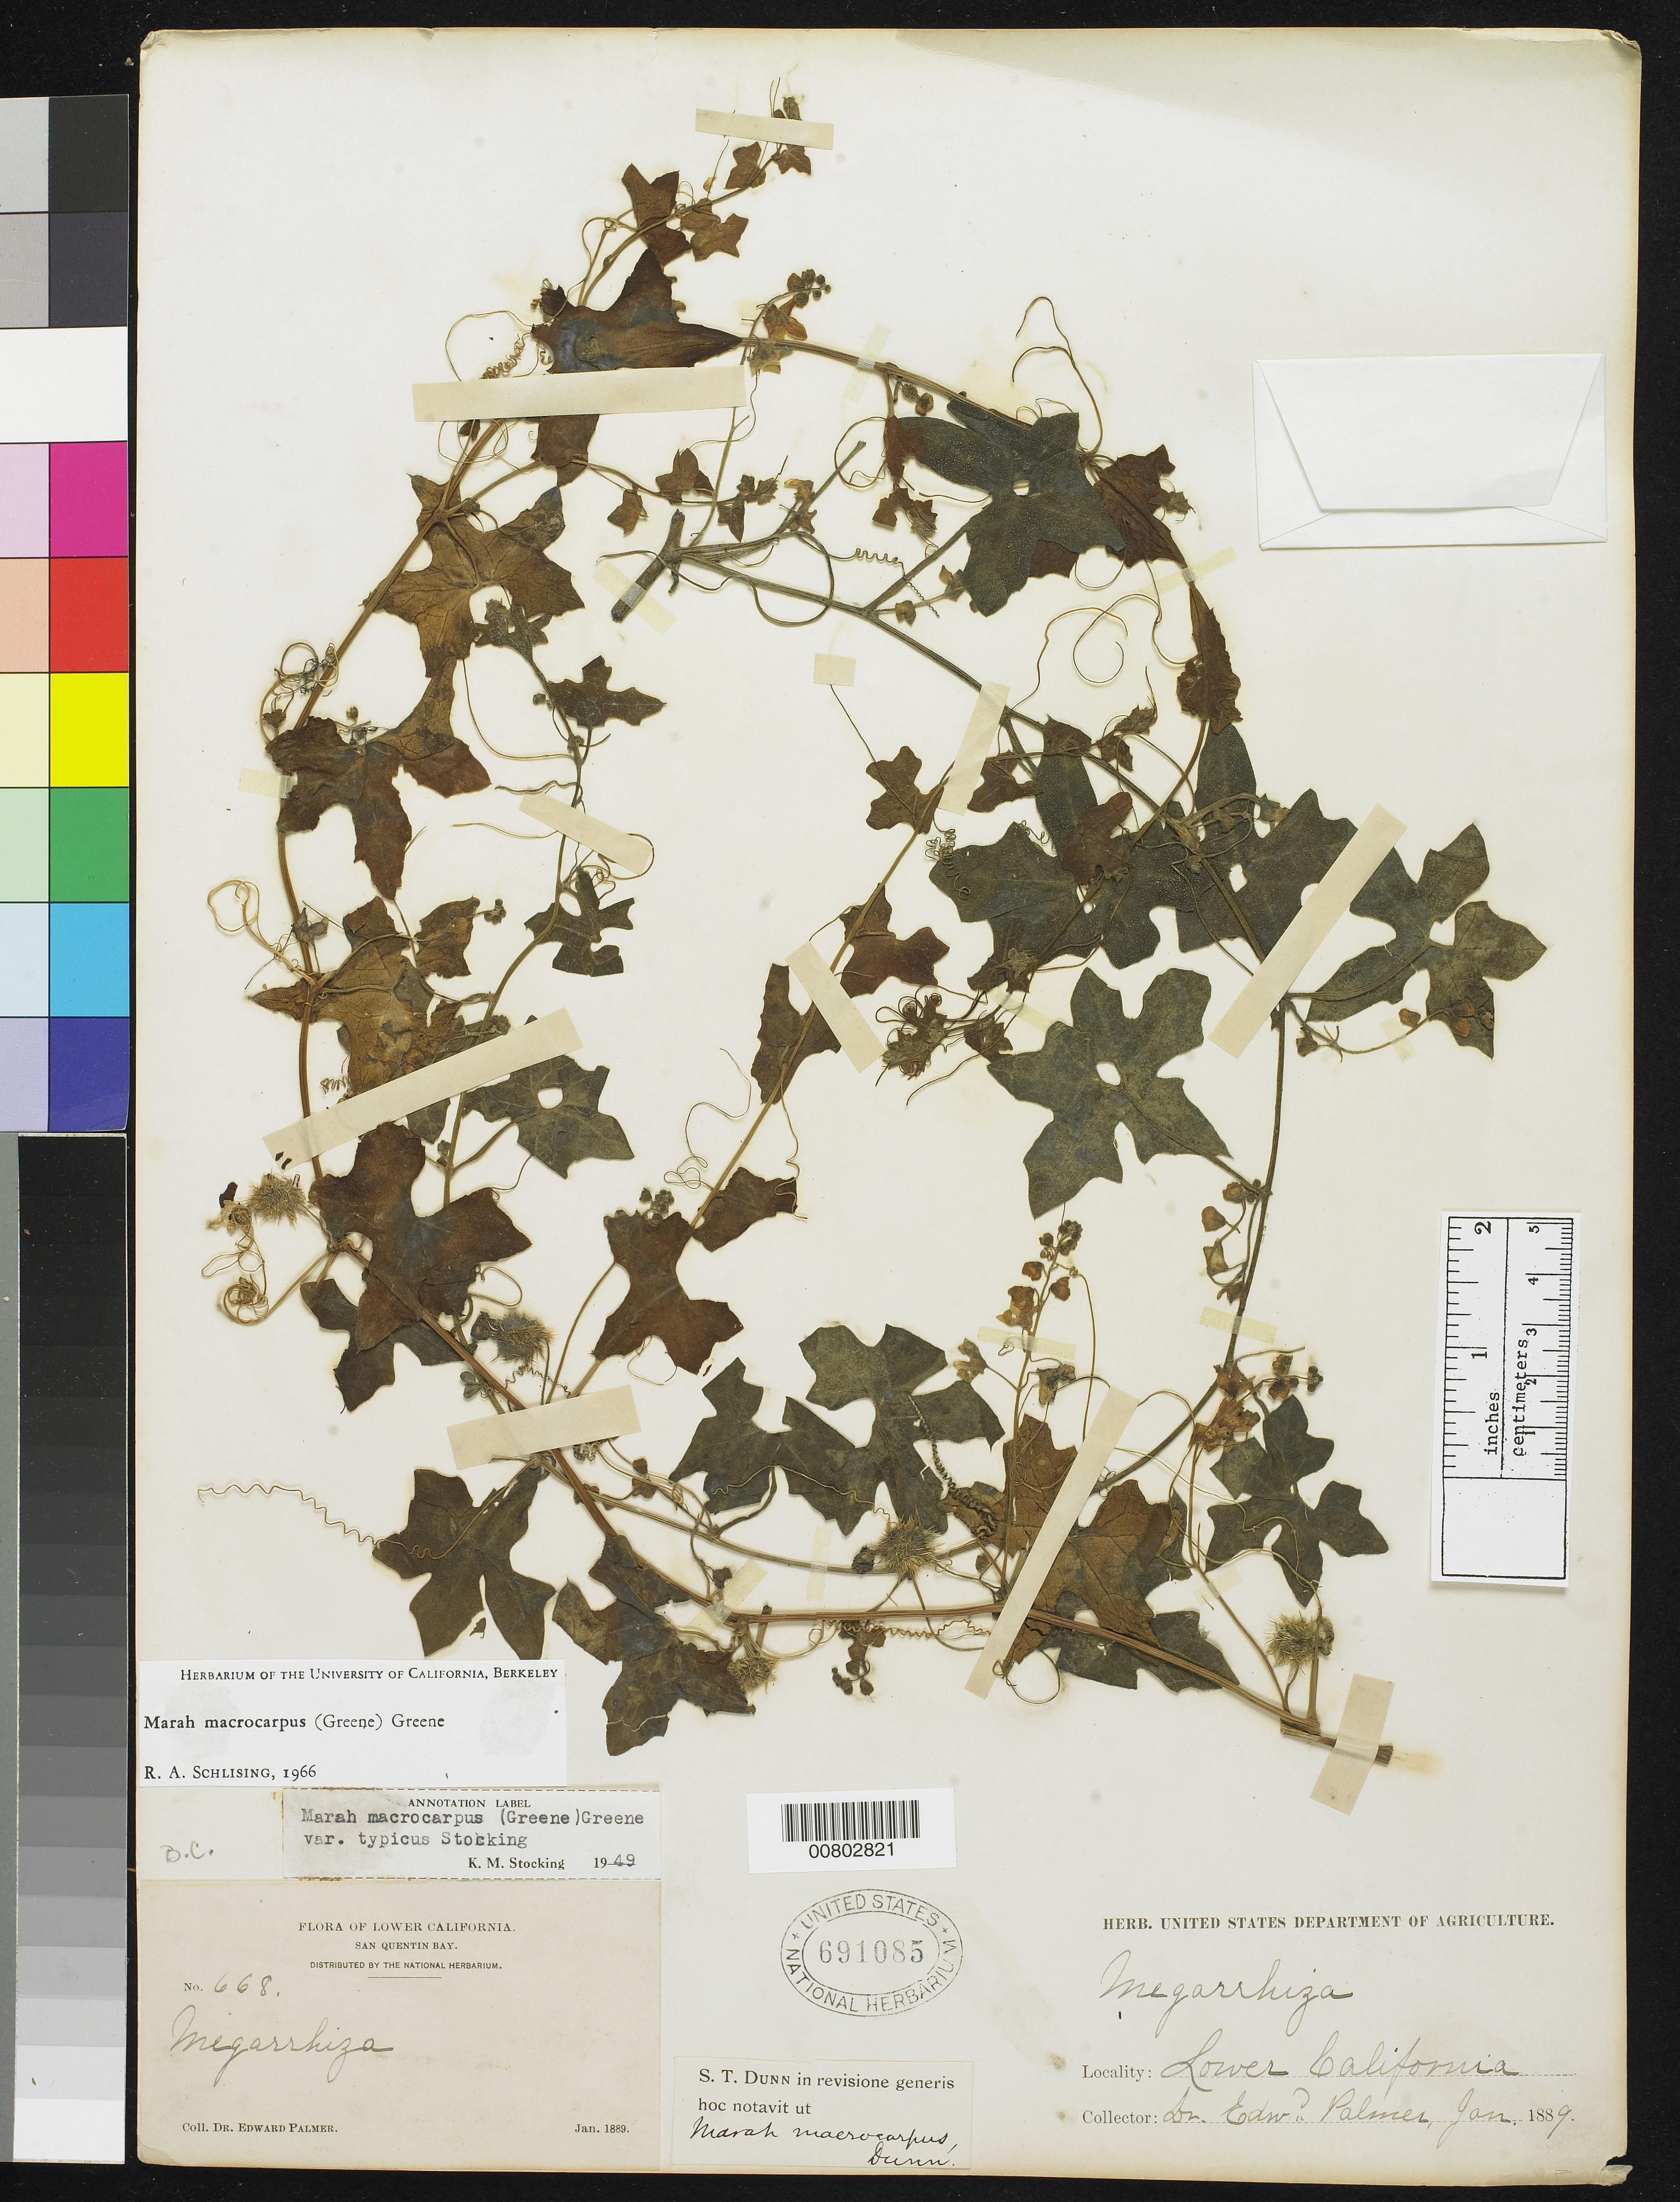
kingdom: Plantae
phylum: Tracheophyta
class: Magnoliopsida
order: Cucurbitales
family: Cucurbitaceae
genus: Marah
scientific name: Marah macrocarpa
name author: (Greene) Greene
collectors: E. Palmer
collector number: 668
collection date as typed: Jan 1889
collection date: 1889-01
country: Mexico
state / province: Baja California Norte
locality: San Quentin Bay, Baja California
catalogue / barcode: US 691085